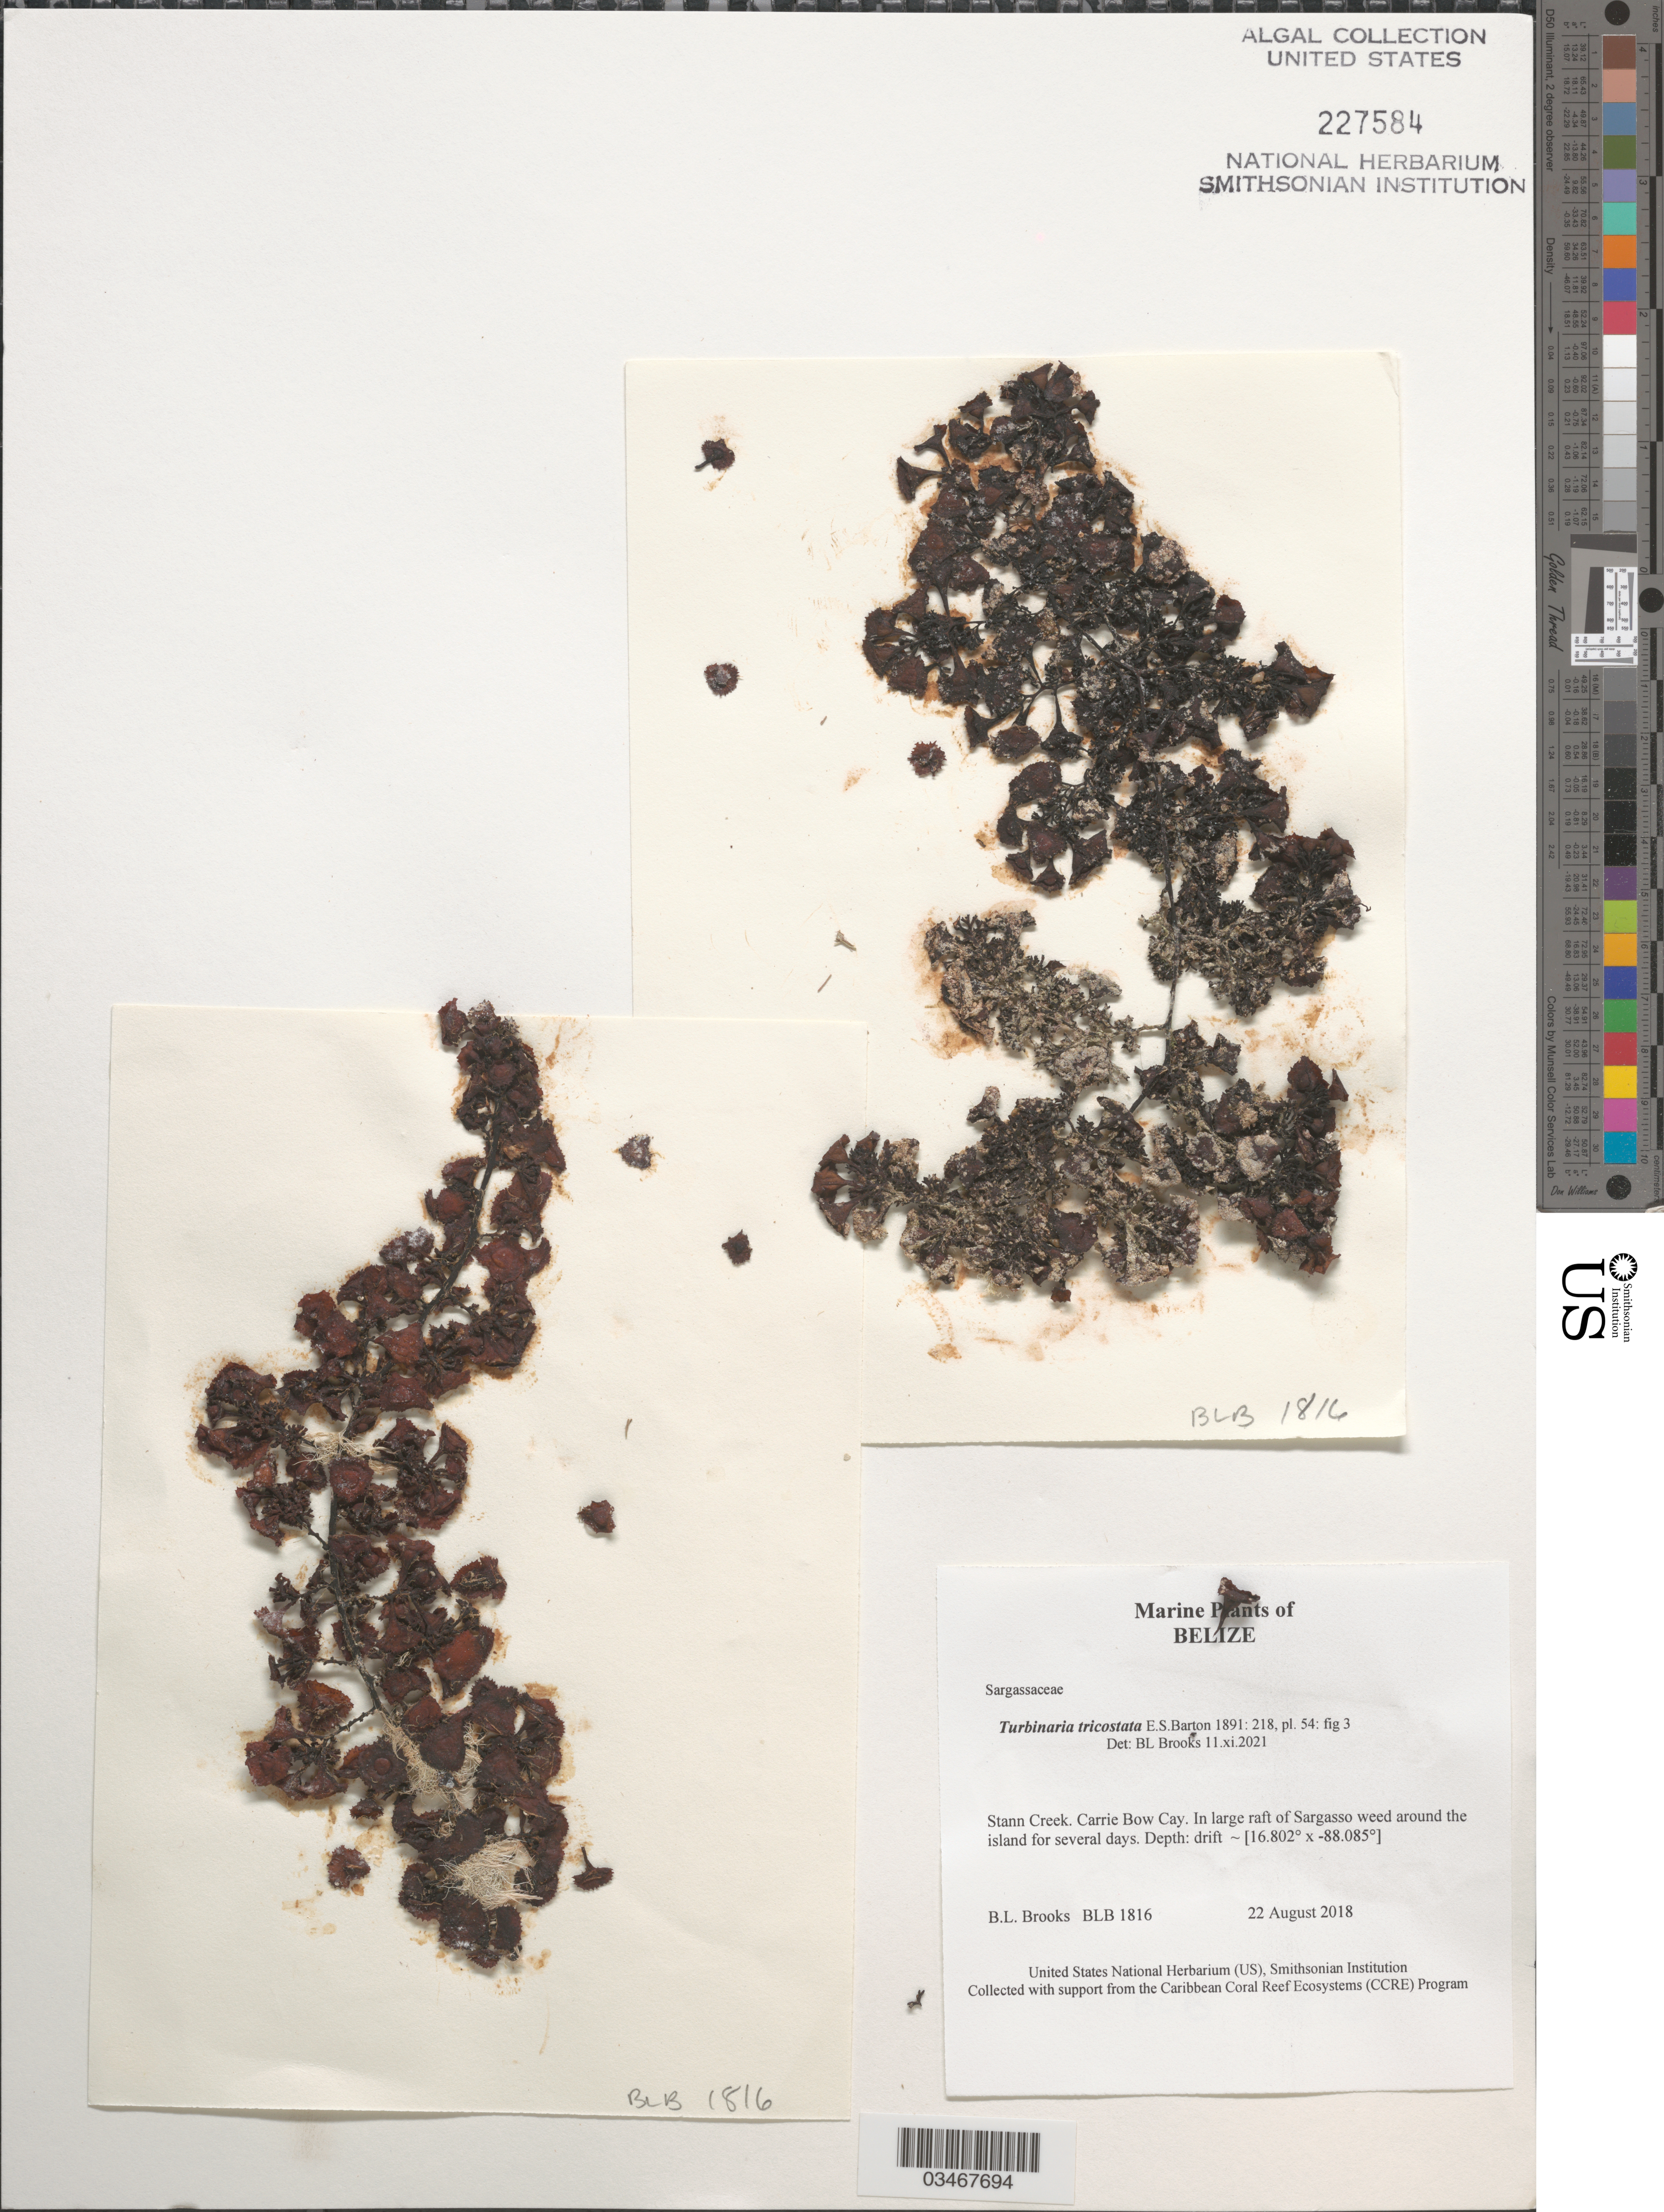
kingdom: Chromista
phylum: Ochrophyta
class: Phaeophyceae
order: Fucales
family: Sargassaceae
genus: Turbinaria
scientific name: Turbinaria tricostata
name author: E.S. Barton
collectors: B. Brooks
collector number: BLB 1816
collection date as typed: Transcribed d/m/y: 22/8/2018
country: Belize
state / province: Stann Creek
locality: Carrie Bow Cay. In large raft of Sargasso weed around the island for several days.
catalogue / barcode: US 227584